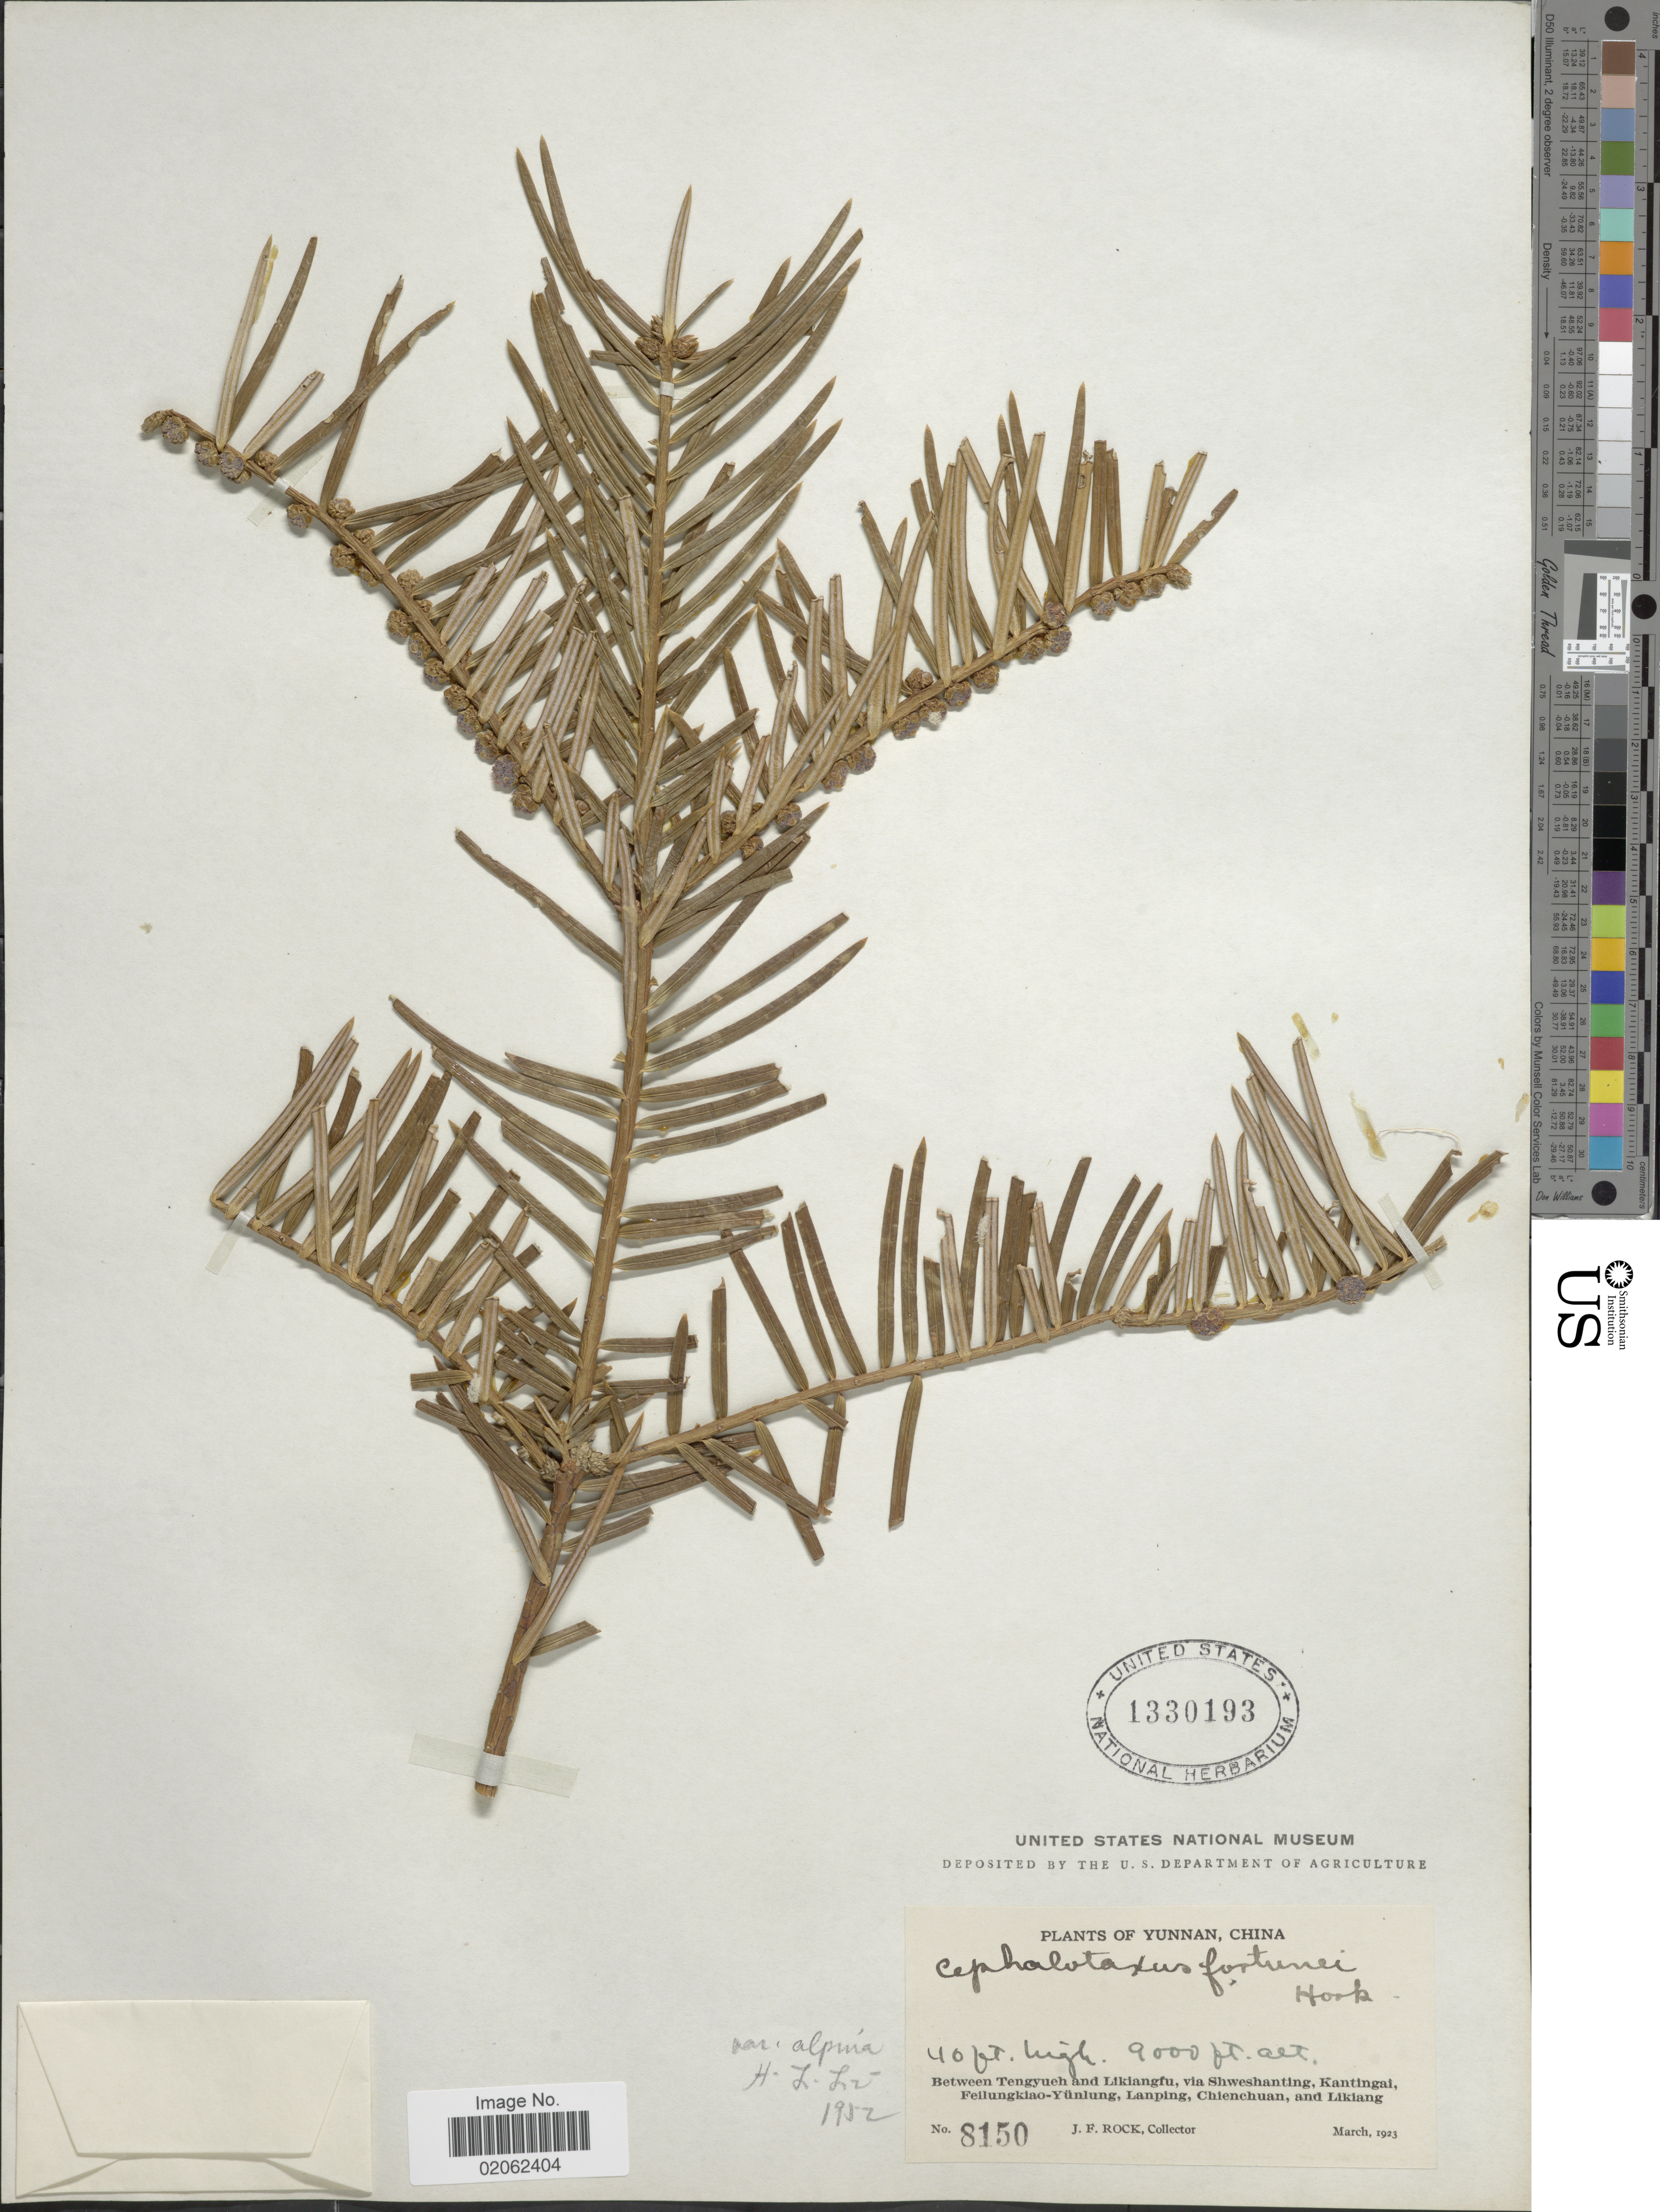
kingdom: Plantae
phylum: Tracheophyta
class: Pinopsida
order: Pinales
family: Cephalotaxaceae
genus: Cephalotaxus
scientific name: Cephalotaxus fortunei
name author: Hook.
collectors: J. Rock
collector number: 8150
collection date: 1923-03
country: China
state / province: Yunnan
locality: Between Tengyueh and Likiangfu, via Shweshanting, Kantingai, Feilungkiao-Yünlung, Lanping, Chienchuan, and Likiang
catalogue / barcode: US 1330193